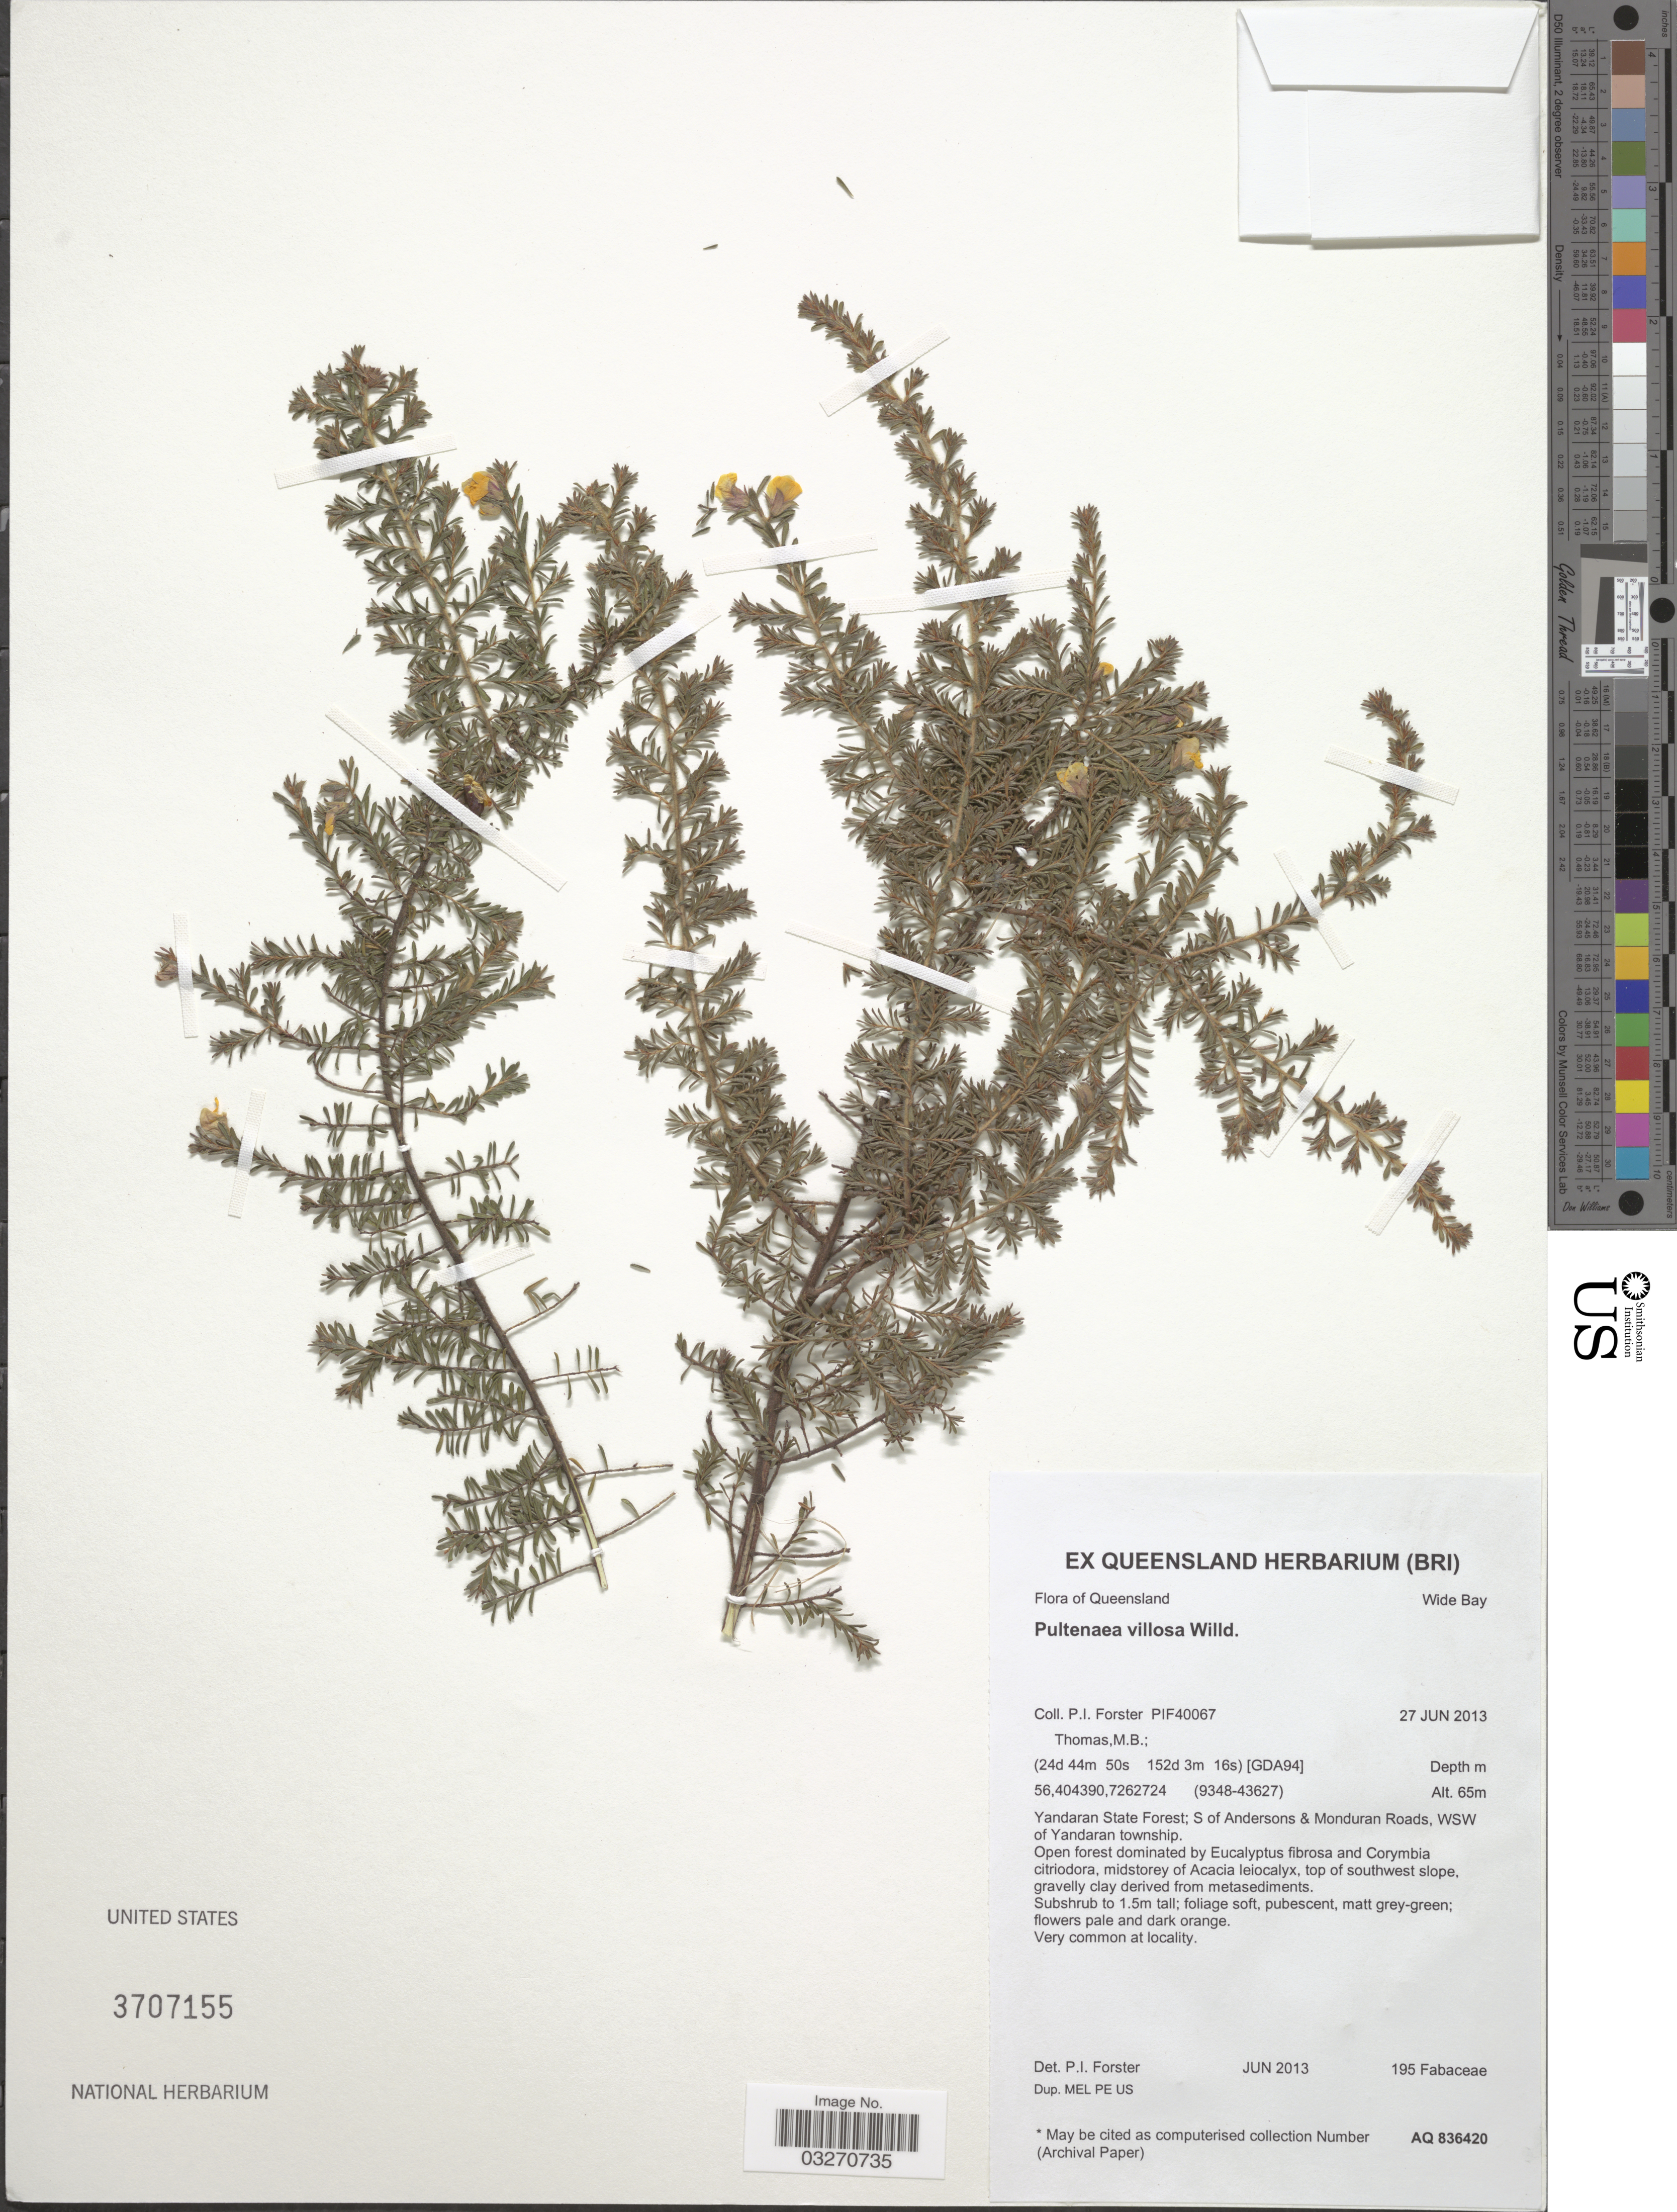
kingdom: Plantae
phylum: Tracheophyta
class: Magnoliopsida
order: Fabales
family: Fabaceae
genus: Pultenaea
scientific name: Pultenaea villosa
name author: Willd.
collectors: P. Forster & M. B. Thomas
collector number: PIF40067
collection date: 2013-06-27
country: Australia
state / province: Queensland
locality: Wide Bay. [GDA94]. Yandaran State Forest; S of Andersons & Monduran Roads, WSW of Yandaran township.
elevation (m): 65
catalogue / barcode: US 3707155